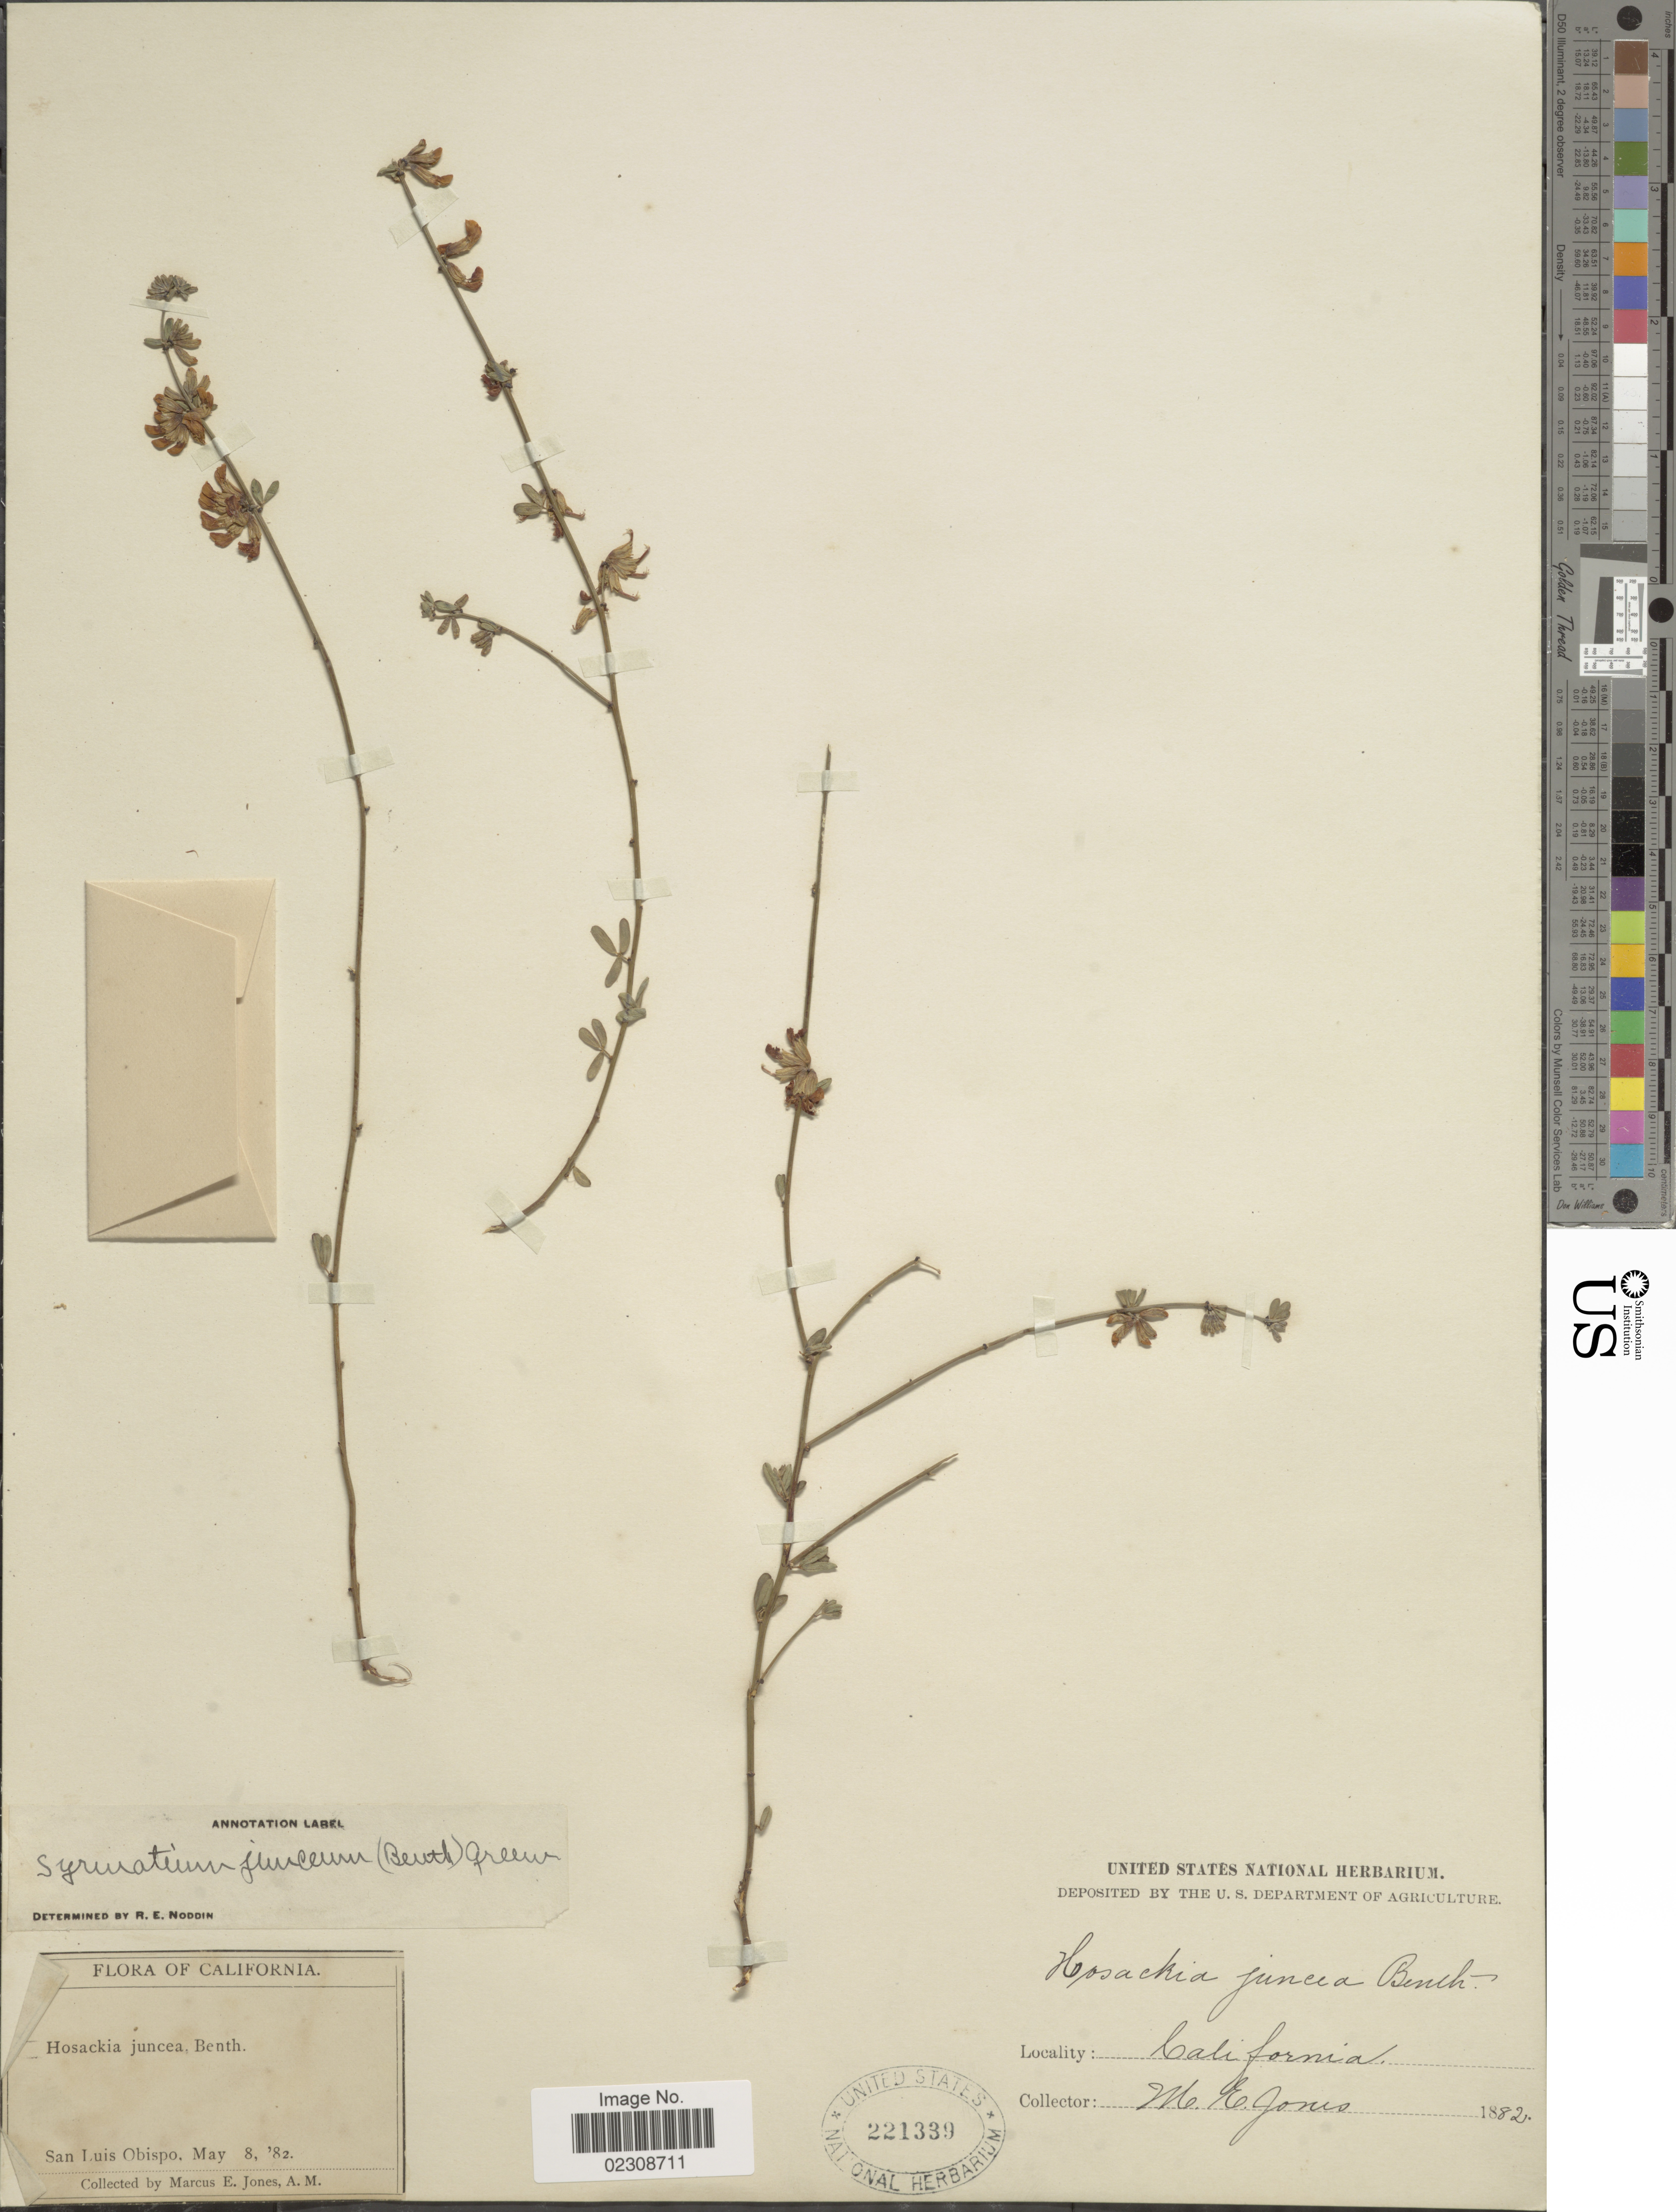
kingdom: Plantae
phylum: Tracheophyta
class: Magnoliopsida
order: Fabales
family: Fabaceae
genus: Syrmatium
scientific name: Syrmatium junceum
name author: (Benth.) Greene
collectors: M. E. Jones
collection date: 1882-05-08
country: United States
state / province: California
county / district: San Luis Obispo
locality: San Luis Obispo.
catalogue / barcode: US 221339